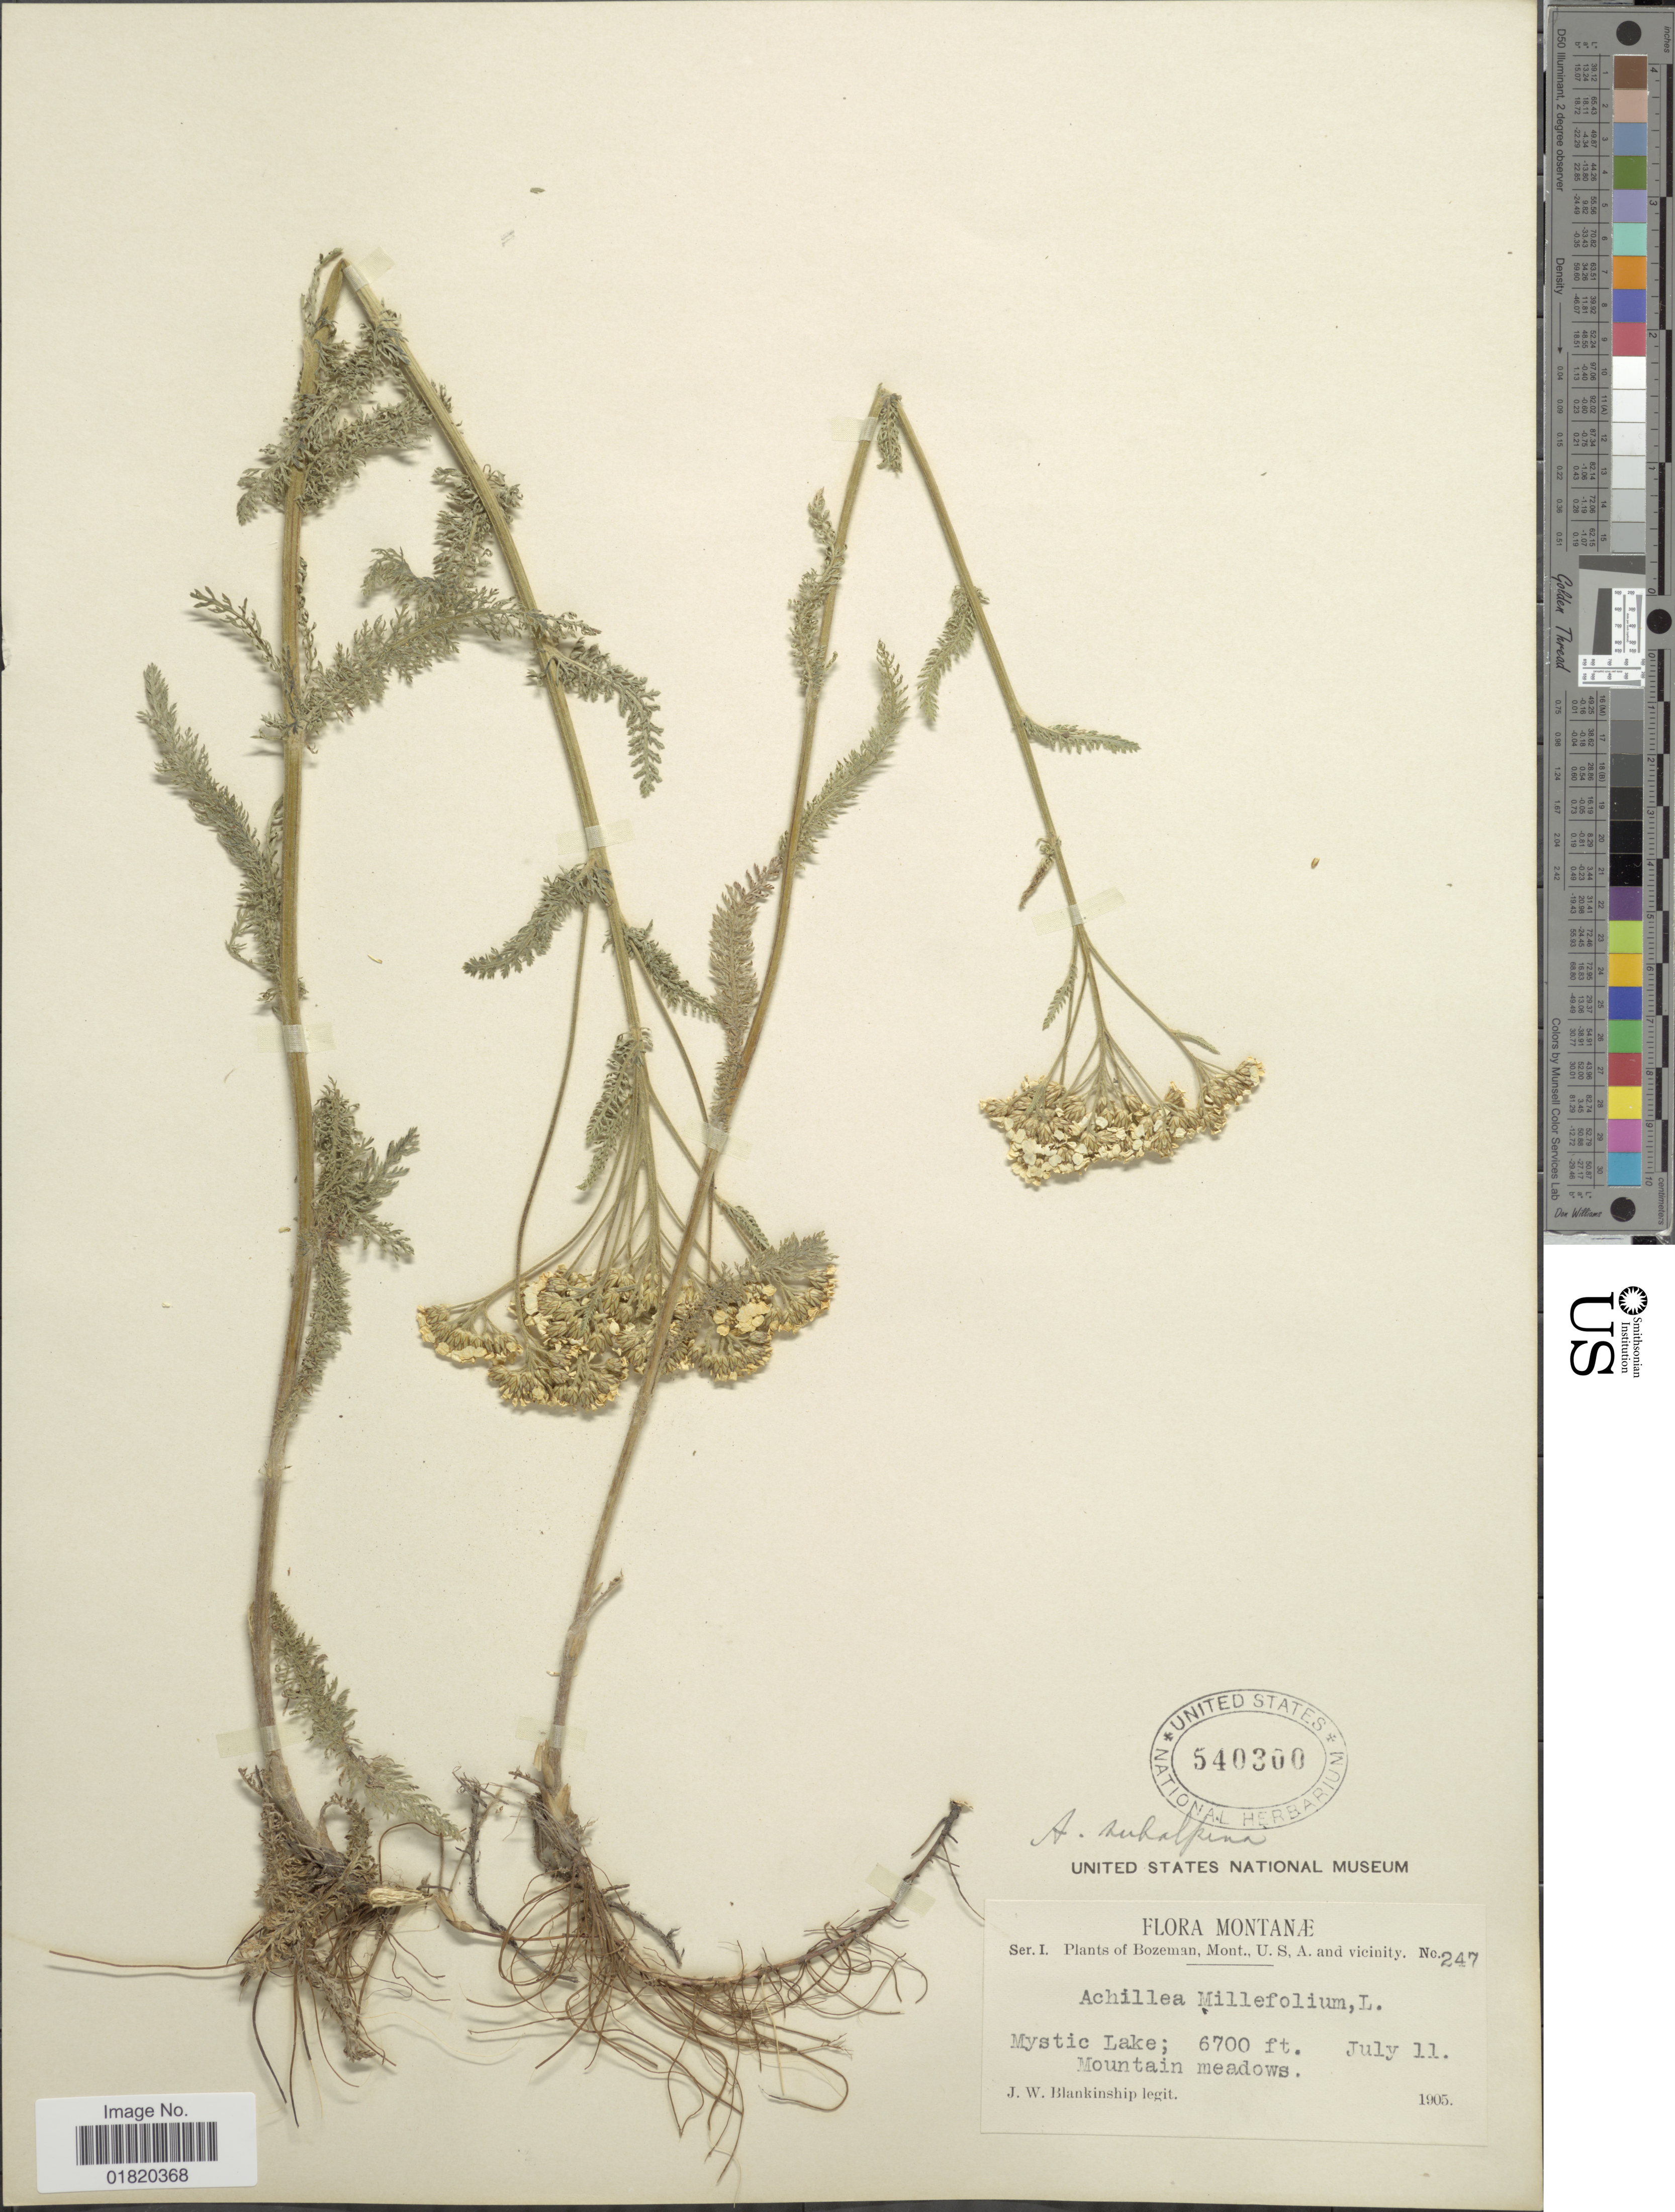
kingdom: Plantae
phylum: Tracheophyta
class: Magnoliopsida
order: Asterales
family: Asteraceae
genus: Achillea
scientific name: Achillea subalpina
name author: Greene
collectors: J. W. Blankinship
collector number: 247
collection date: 1905-07-11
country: United States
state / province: Montana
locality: Mystic Lake; Mountain meadows. Bozeman and vicinity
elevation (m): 2042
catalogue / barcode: US 540300